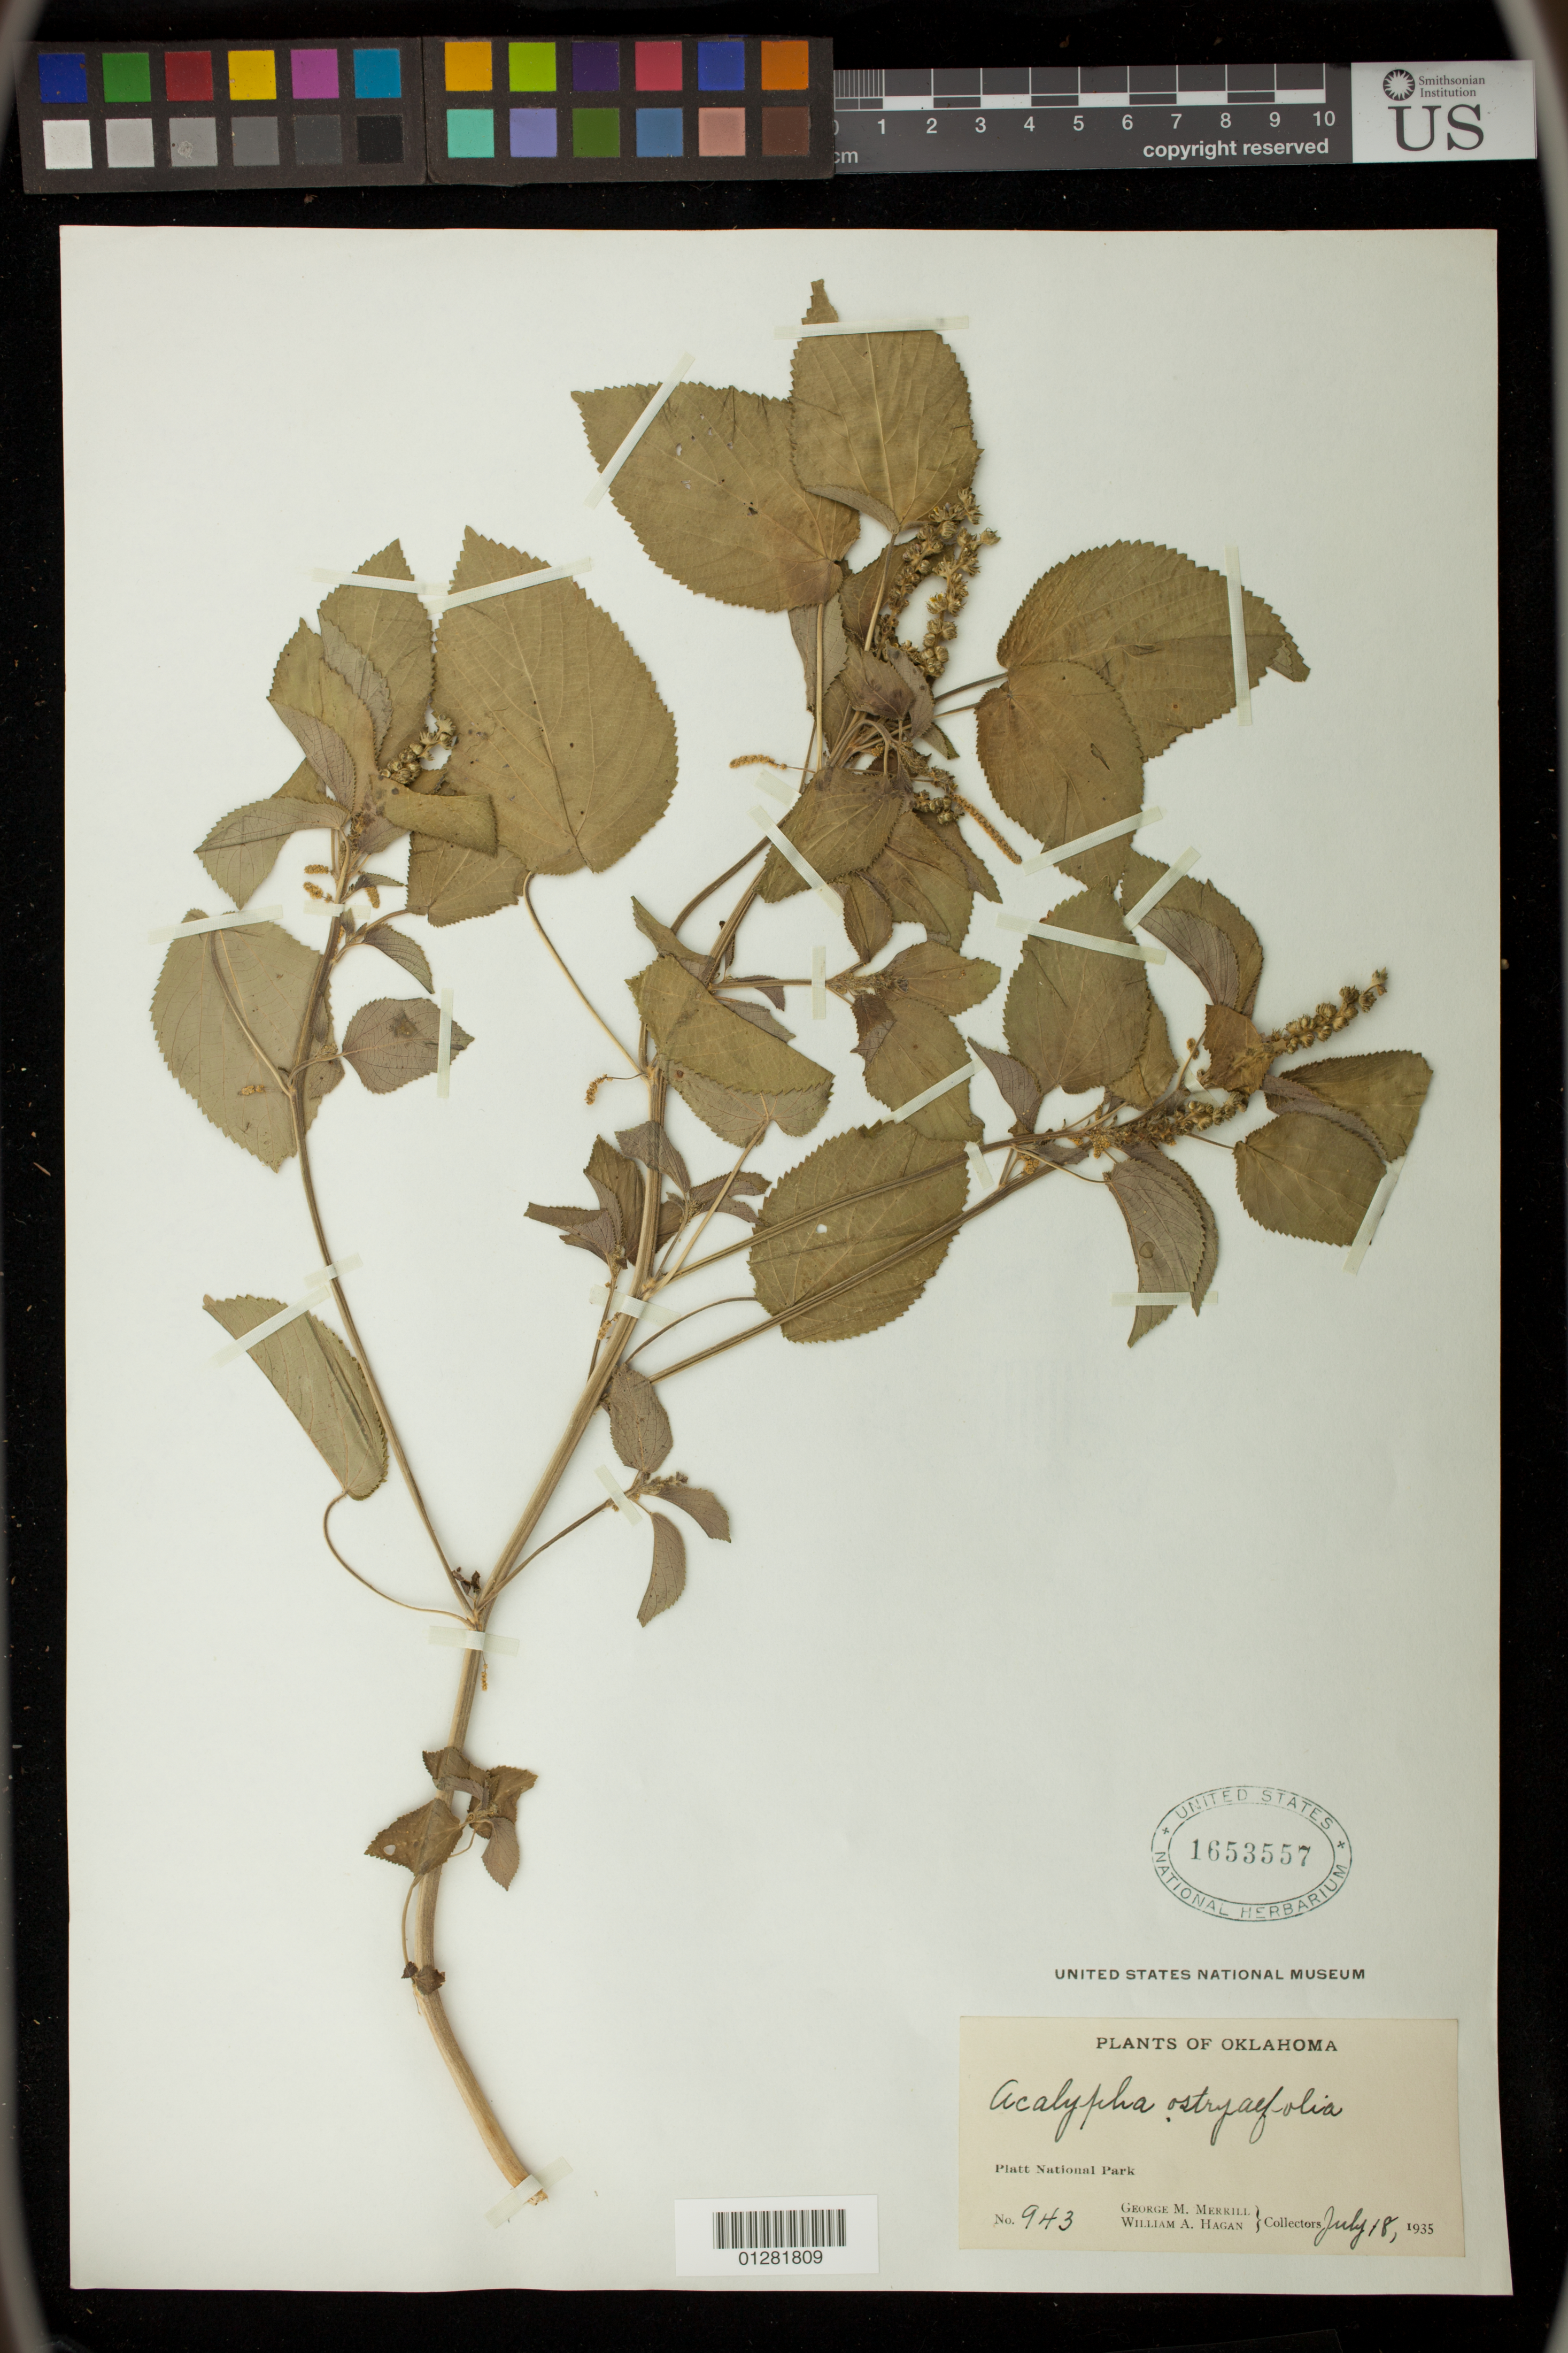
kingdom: Plantae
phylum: Tracheophyta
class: Magnoliopsida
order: Malpighiales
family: Euphorbiaceae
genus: Acalypha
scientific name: Acalypha ostryifolia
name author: Ridd.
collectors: G. M. Merrill & W. Hagan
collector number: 943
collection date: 1935-07-18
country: United States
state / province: Oklahoma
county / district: Murray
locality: Platt National Park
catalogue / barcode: US 1653557